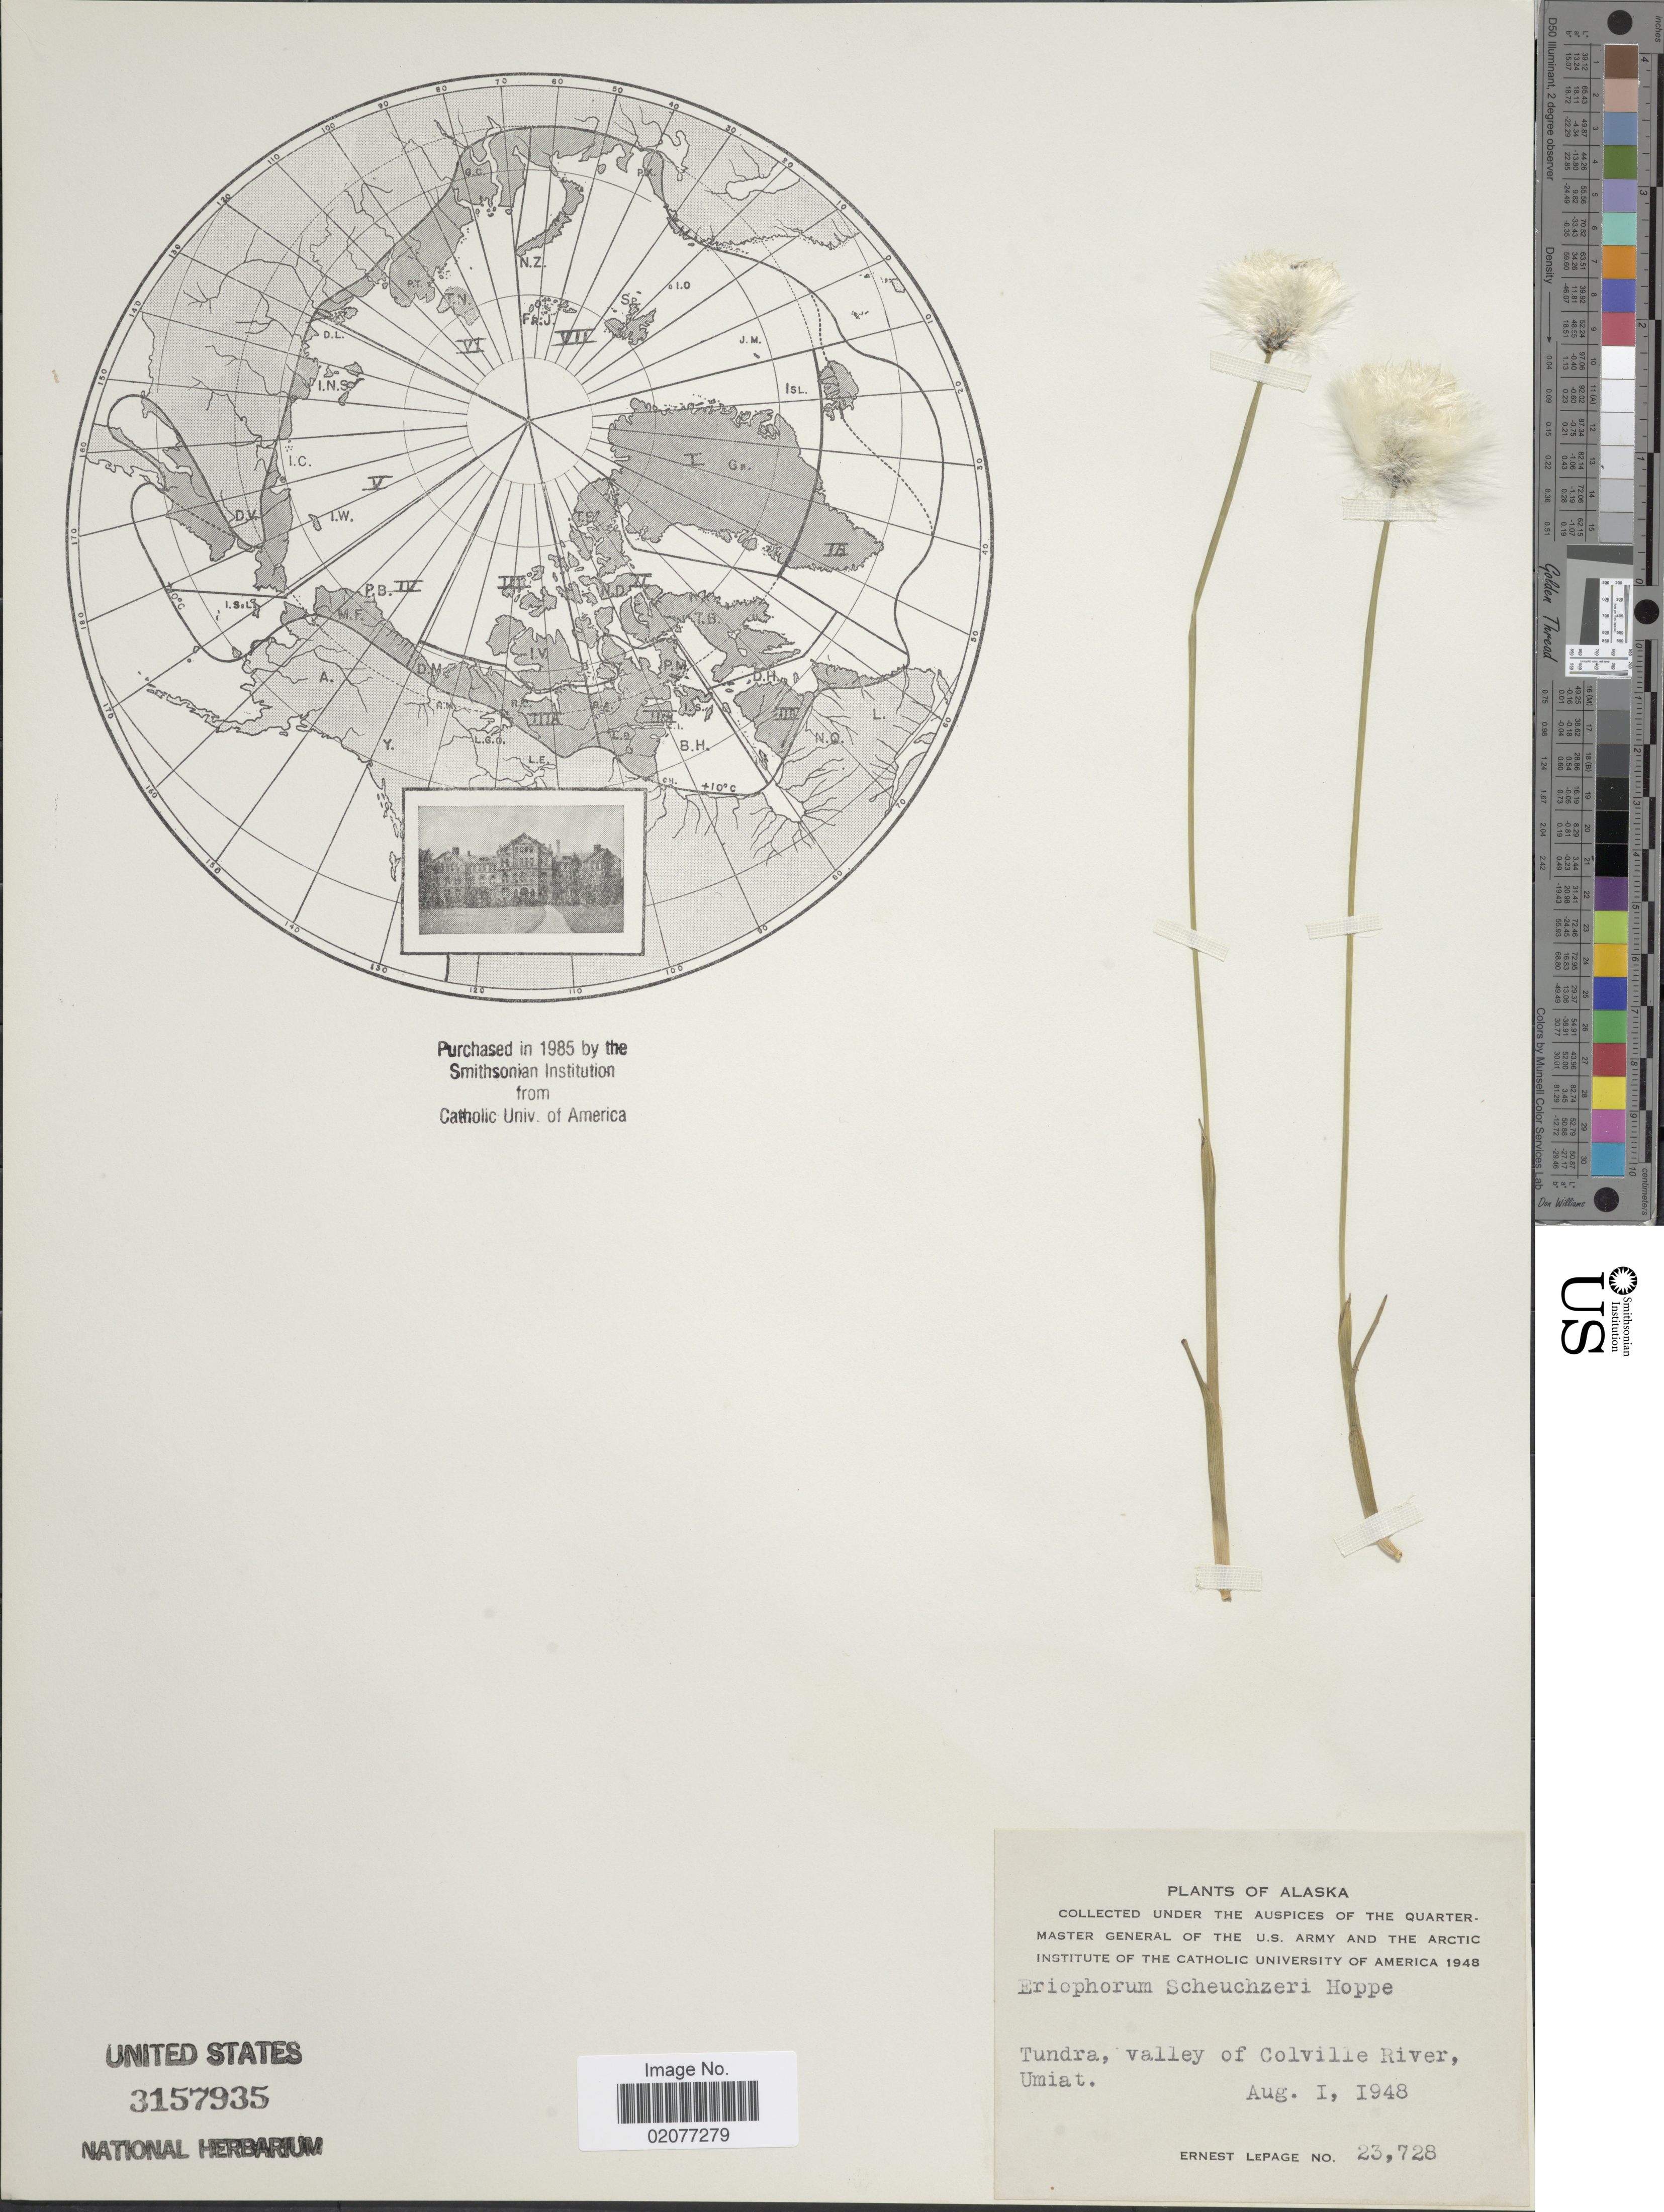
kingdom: Plantae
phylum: Tracheophyta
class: Liliopsida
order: Poales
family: Cyperaceae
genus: Eriophorum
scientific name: Eriophorum scheuchzeri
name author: Hoppe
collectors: E. Lepage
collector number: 23728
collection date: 1948-08-01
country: United States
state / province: Alaska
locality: Alaska. Tundra, valley of Colville River Umiat.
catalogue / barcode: US 3157935